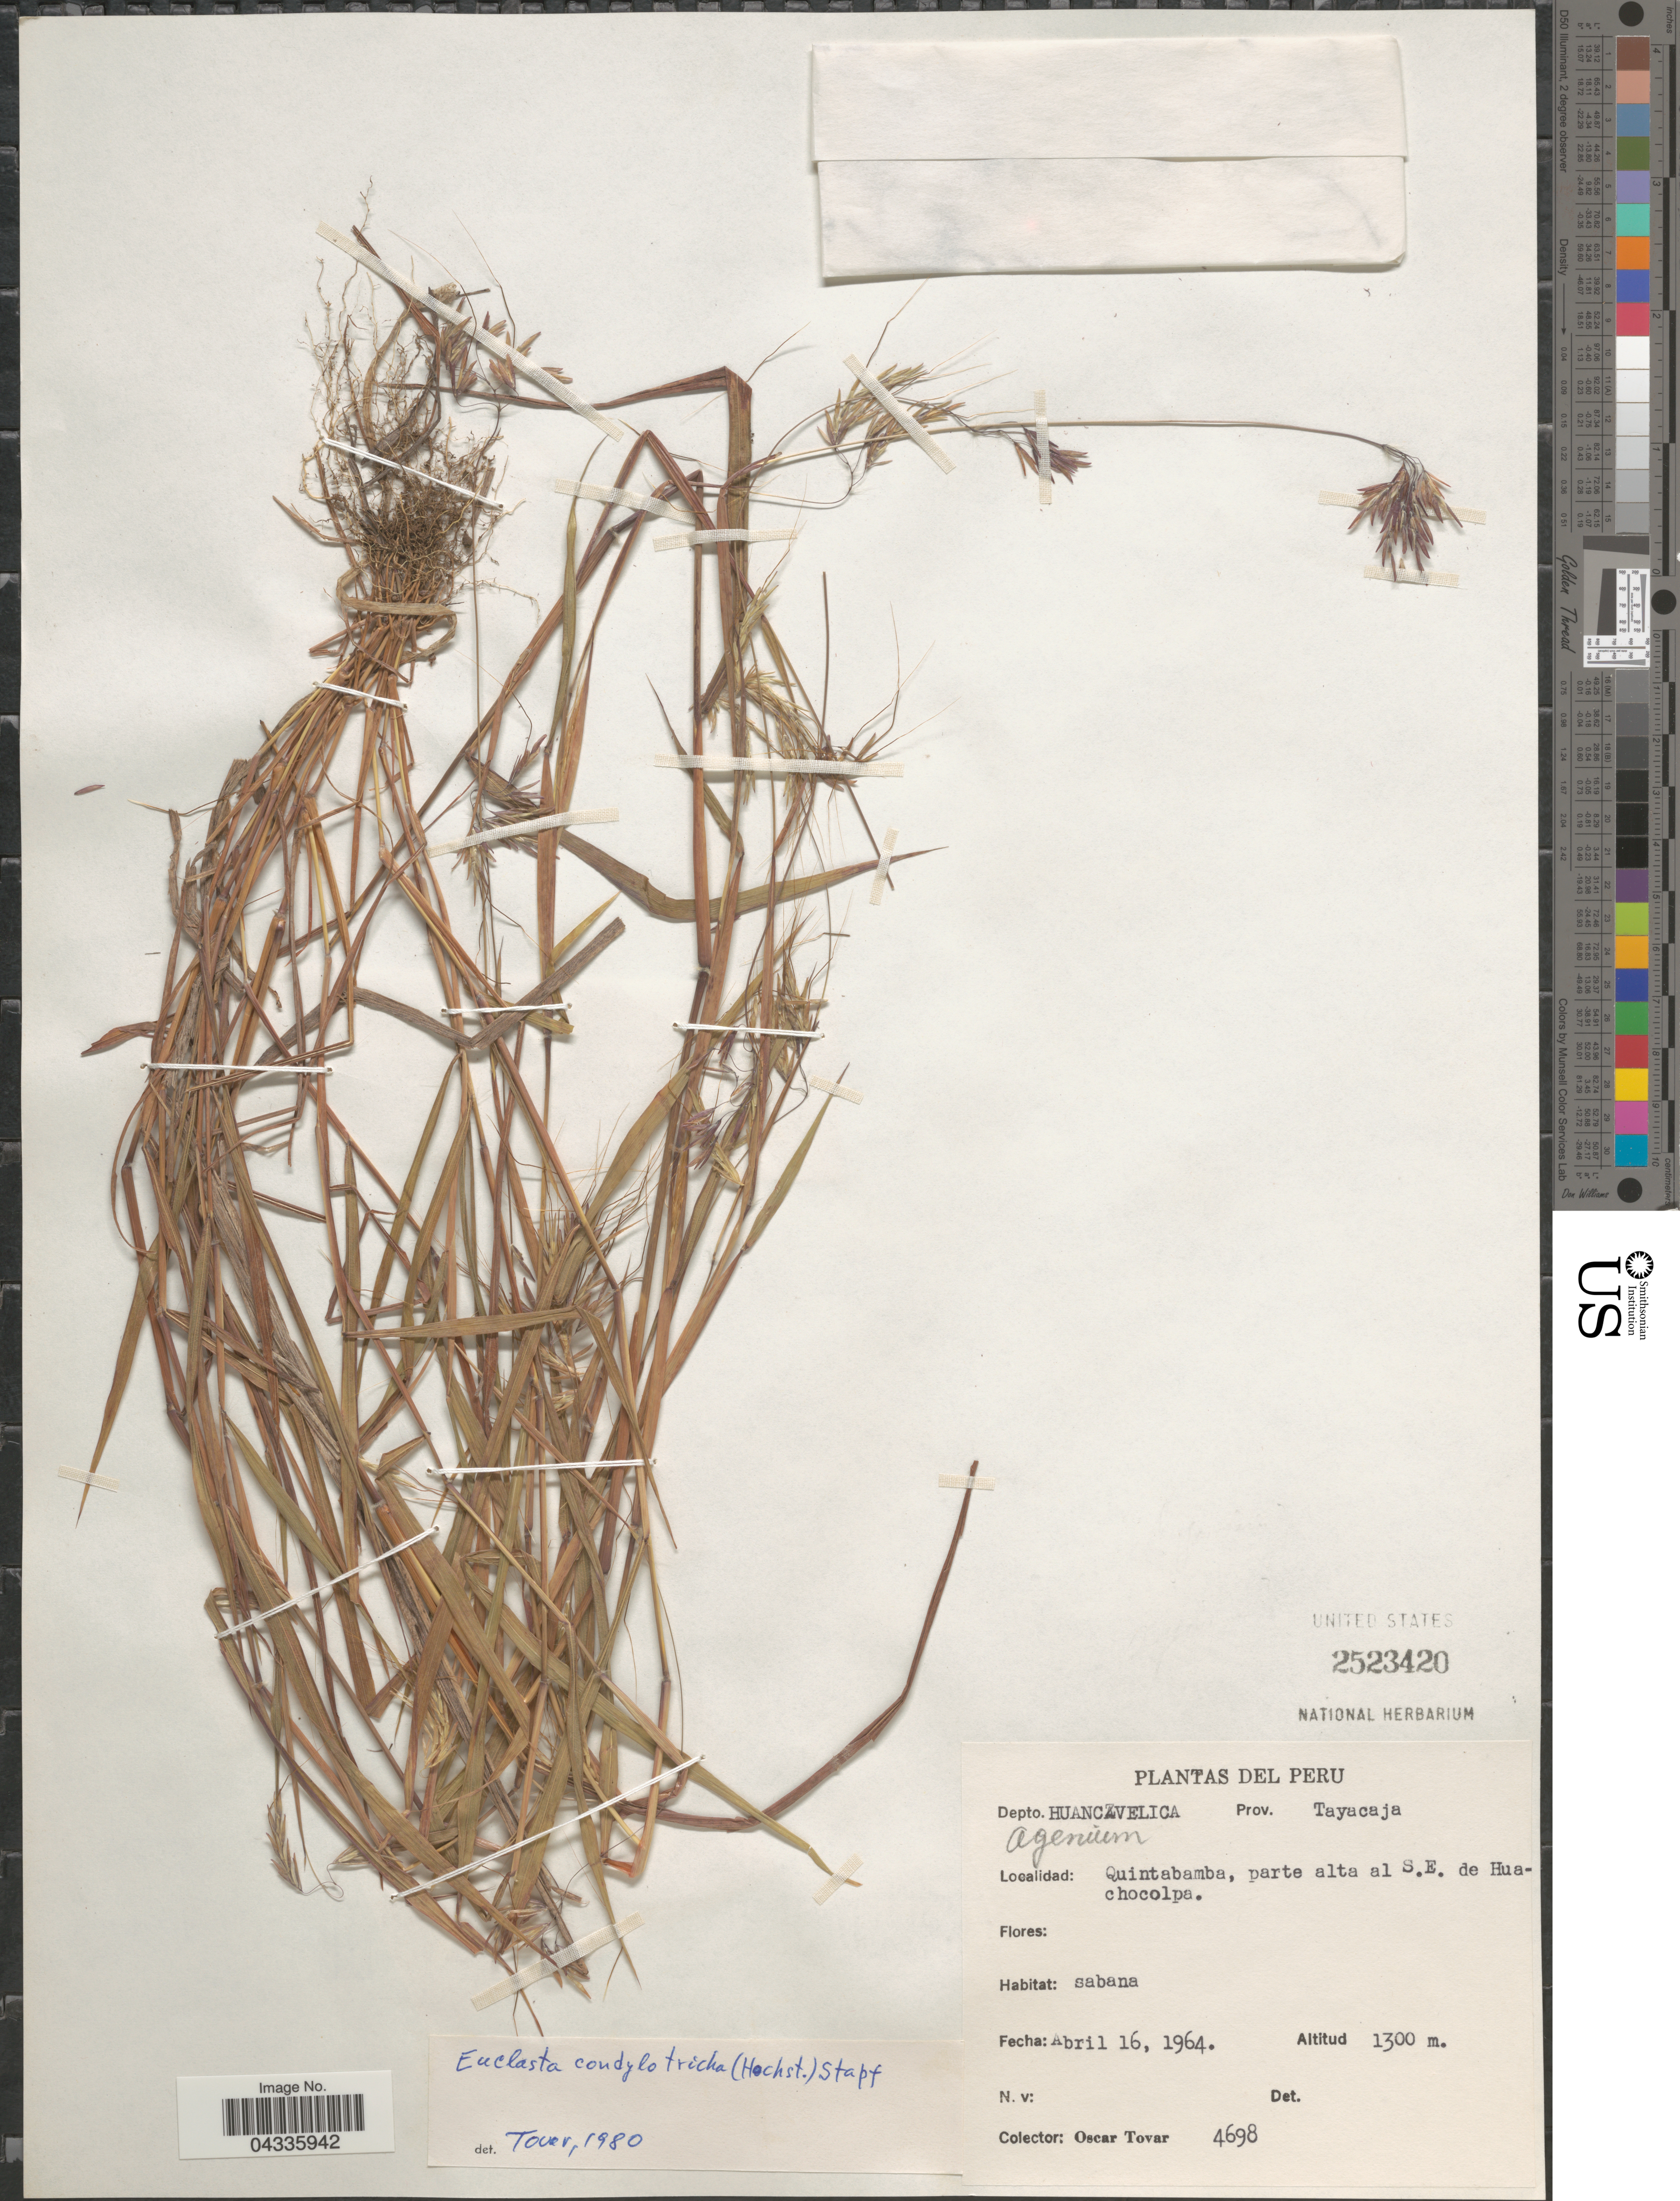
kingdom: Plantae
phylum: Tracheophyta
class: Liliopsida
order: Poales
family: Poaceae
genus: Euclasta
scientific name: Euclasta condylotricha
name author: (Hochst. ex Steud.) Stapf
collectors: Ó. Tovar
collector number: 4698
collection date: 1964-04-16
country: Peru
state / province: Huancavelica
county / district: Tayacaja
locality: Depto. Huancavelica. Prov. Tayacaja. Quintabamba, parte alta al S.E. de Huachocolpa.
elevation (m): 1300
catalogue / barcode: US 2523420